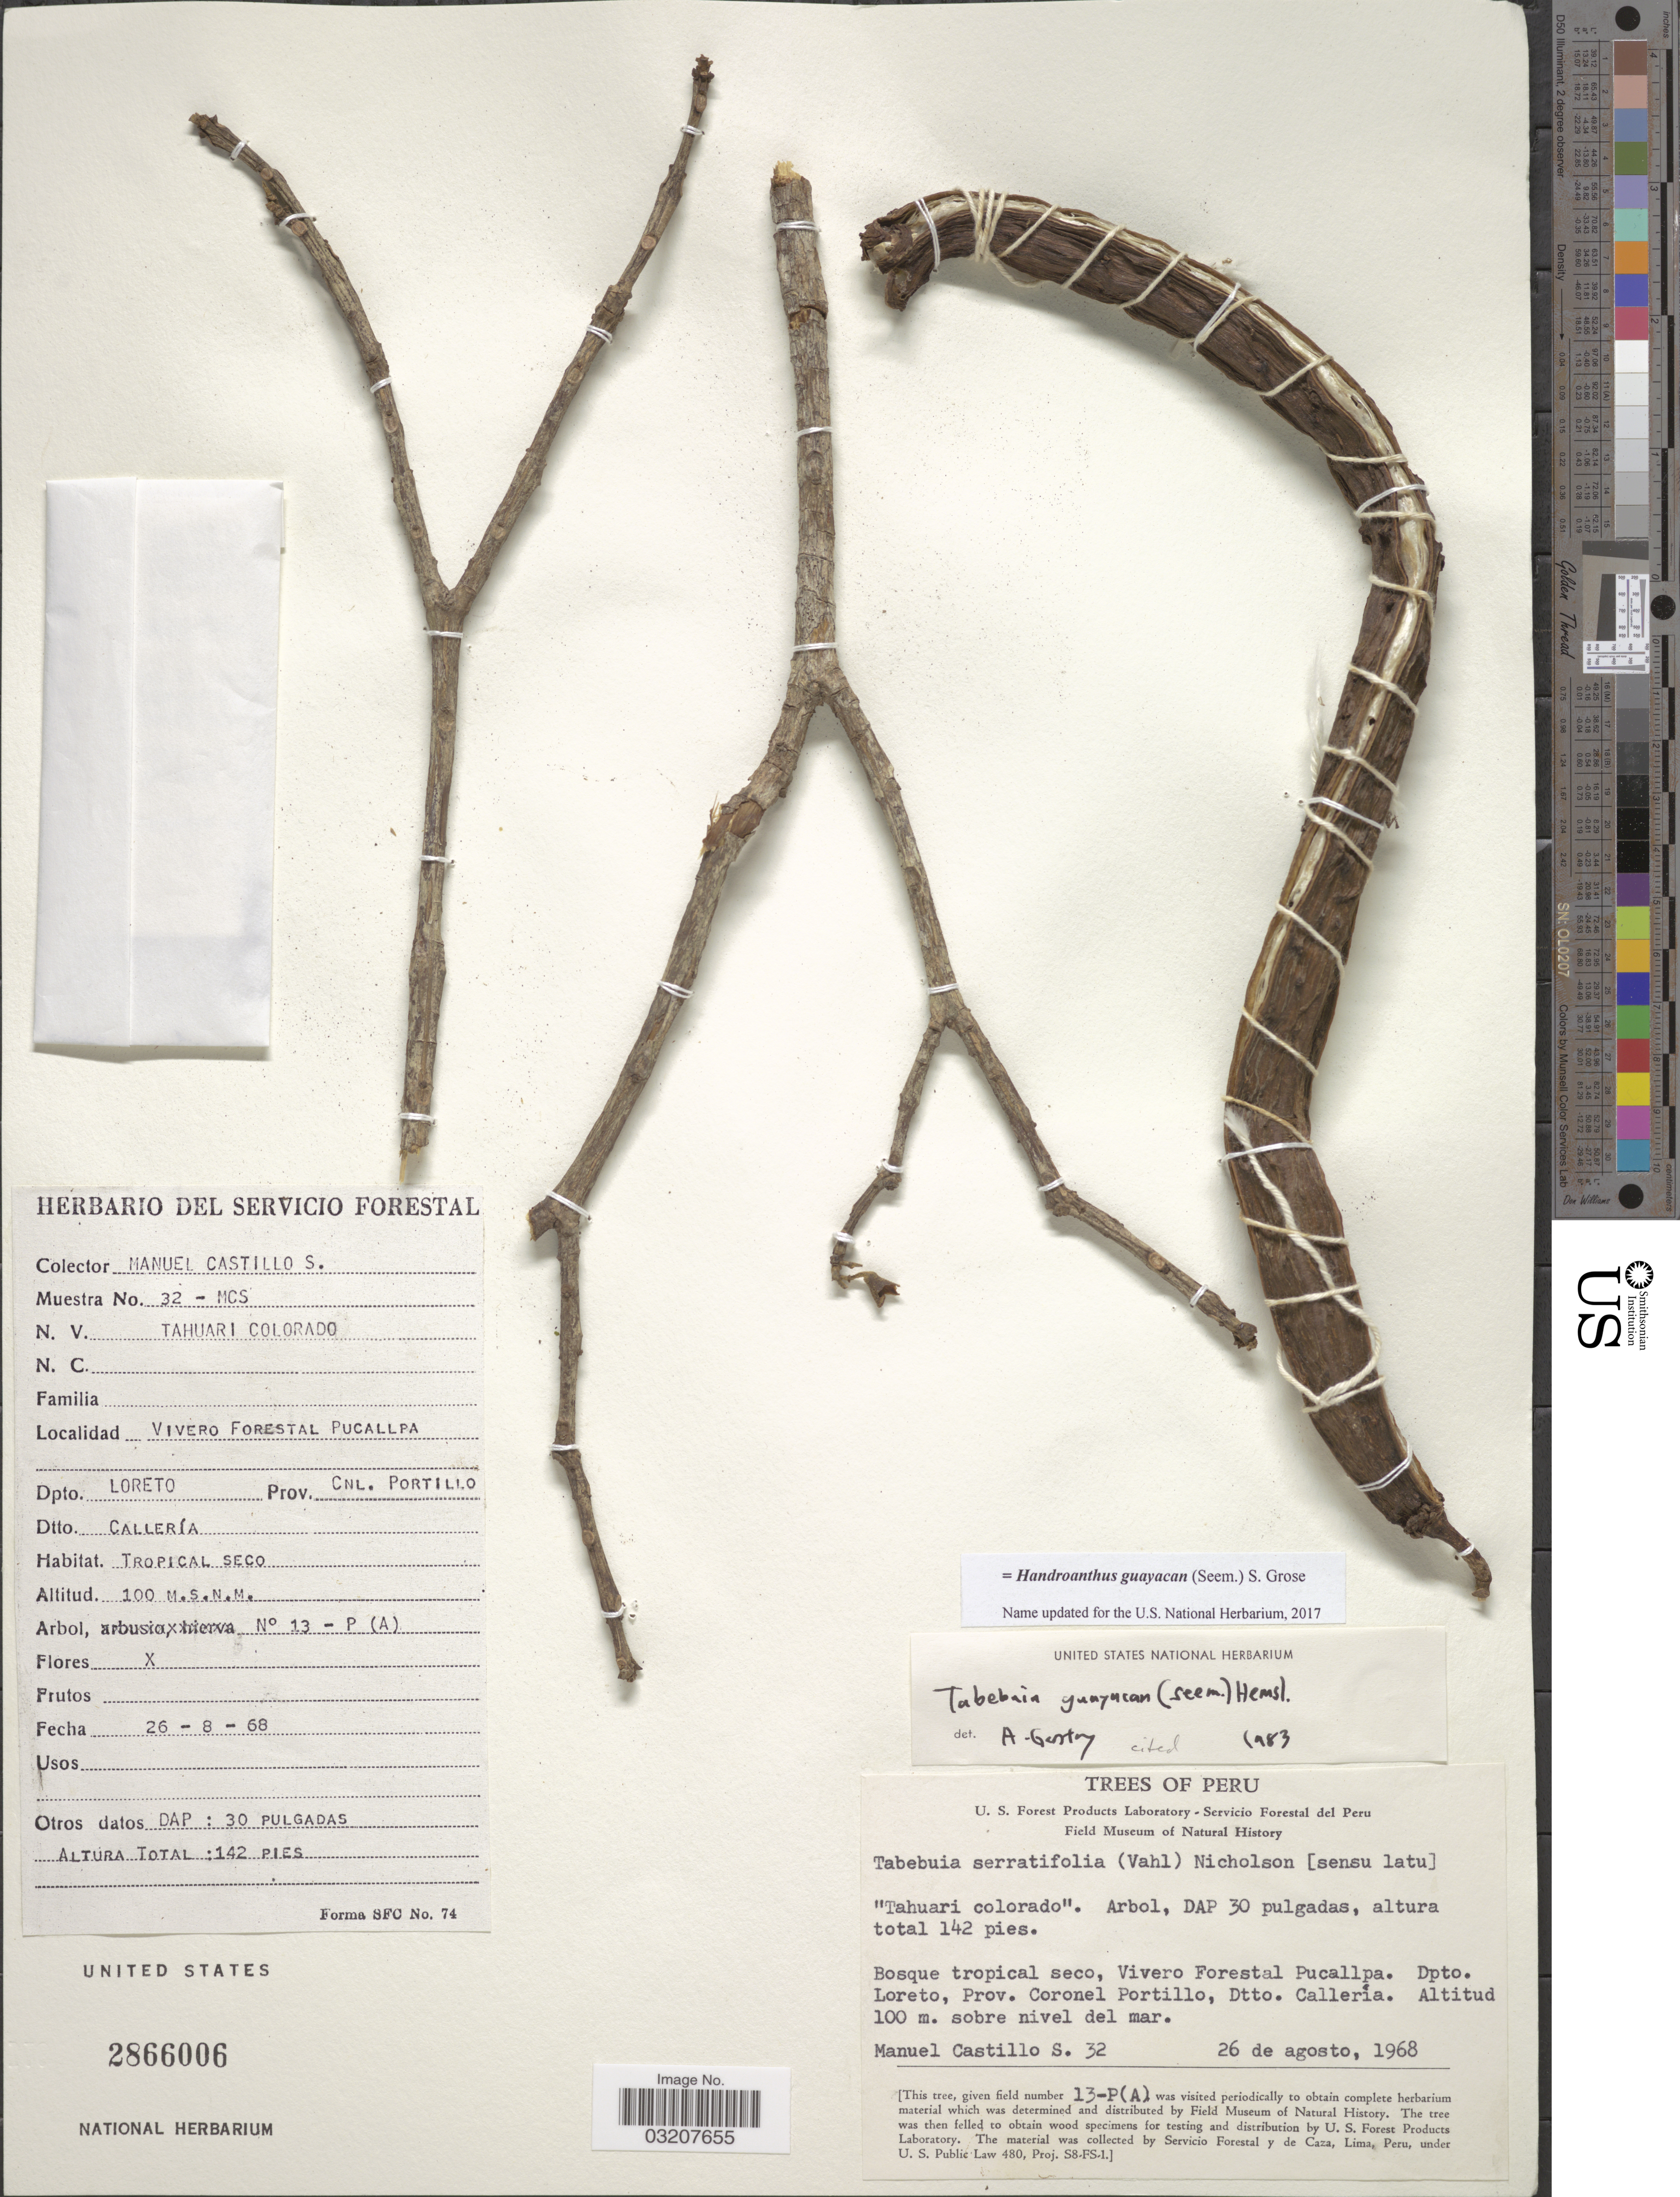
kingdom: Plantae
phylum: Tracheophyta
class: Magnoliopsida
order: Lamiales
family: Bignoniaceae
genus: Handroanthus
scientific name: Handroanthus guayacan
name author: (Seem.) S.O. Grose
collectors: M. Castillo S.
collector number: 32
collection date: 1968-08-26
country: Peru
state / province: Loreto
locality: Bosque tropical seco, Vivero Florestal Pucallpa. Dpto. Loreto, Prov. Coronel Portillo, Dtto. Callería. Vivero Forestal Pucallpa.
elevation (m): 100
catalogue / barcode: US 2866006